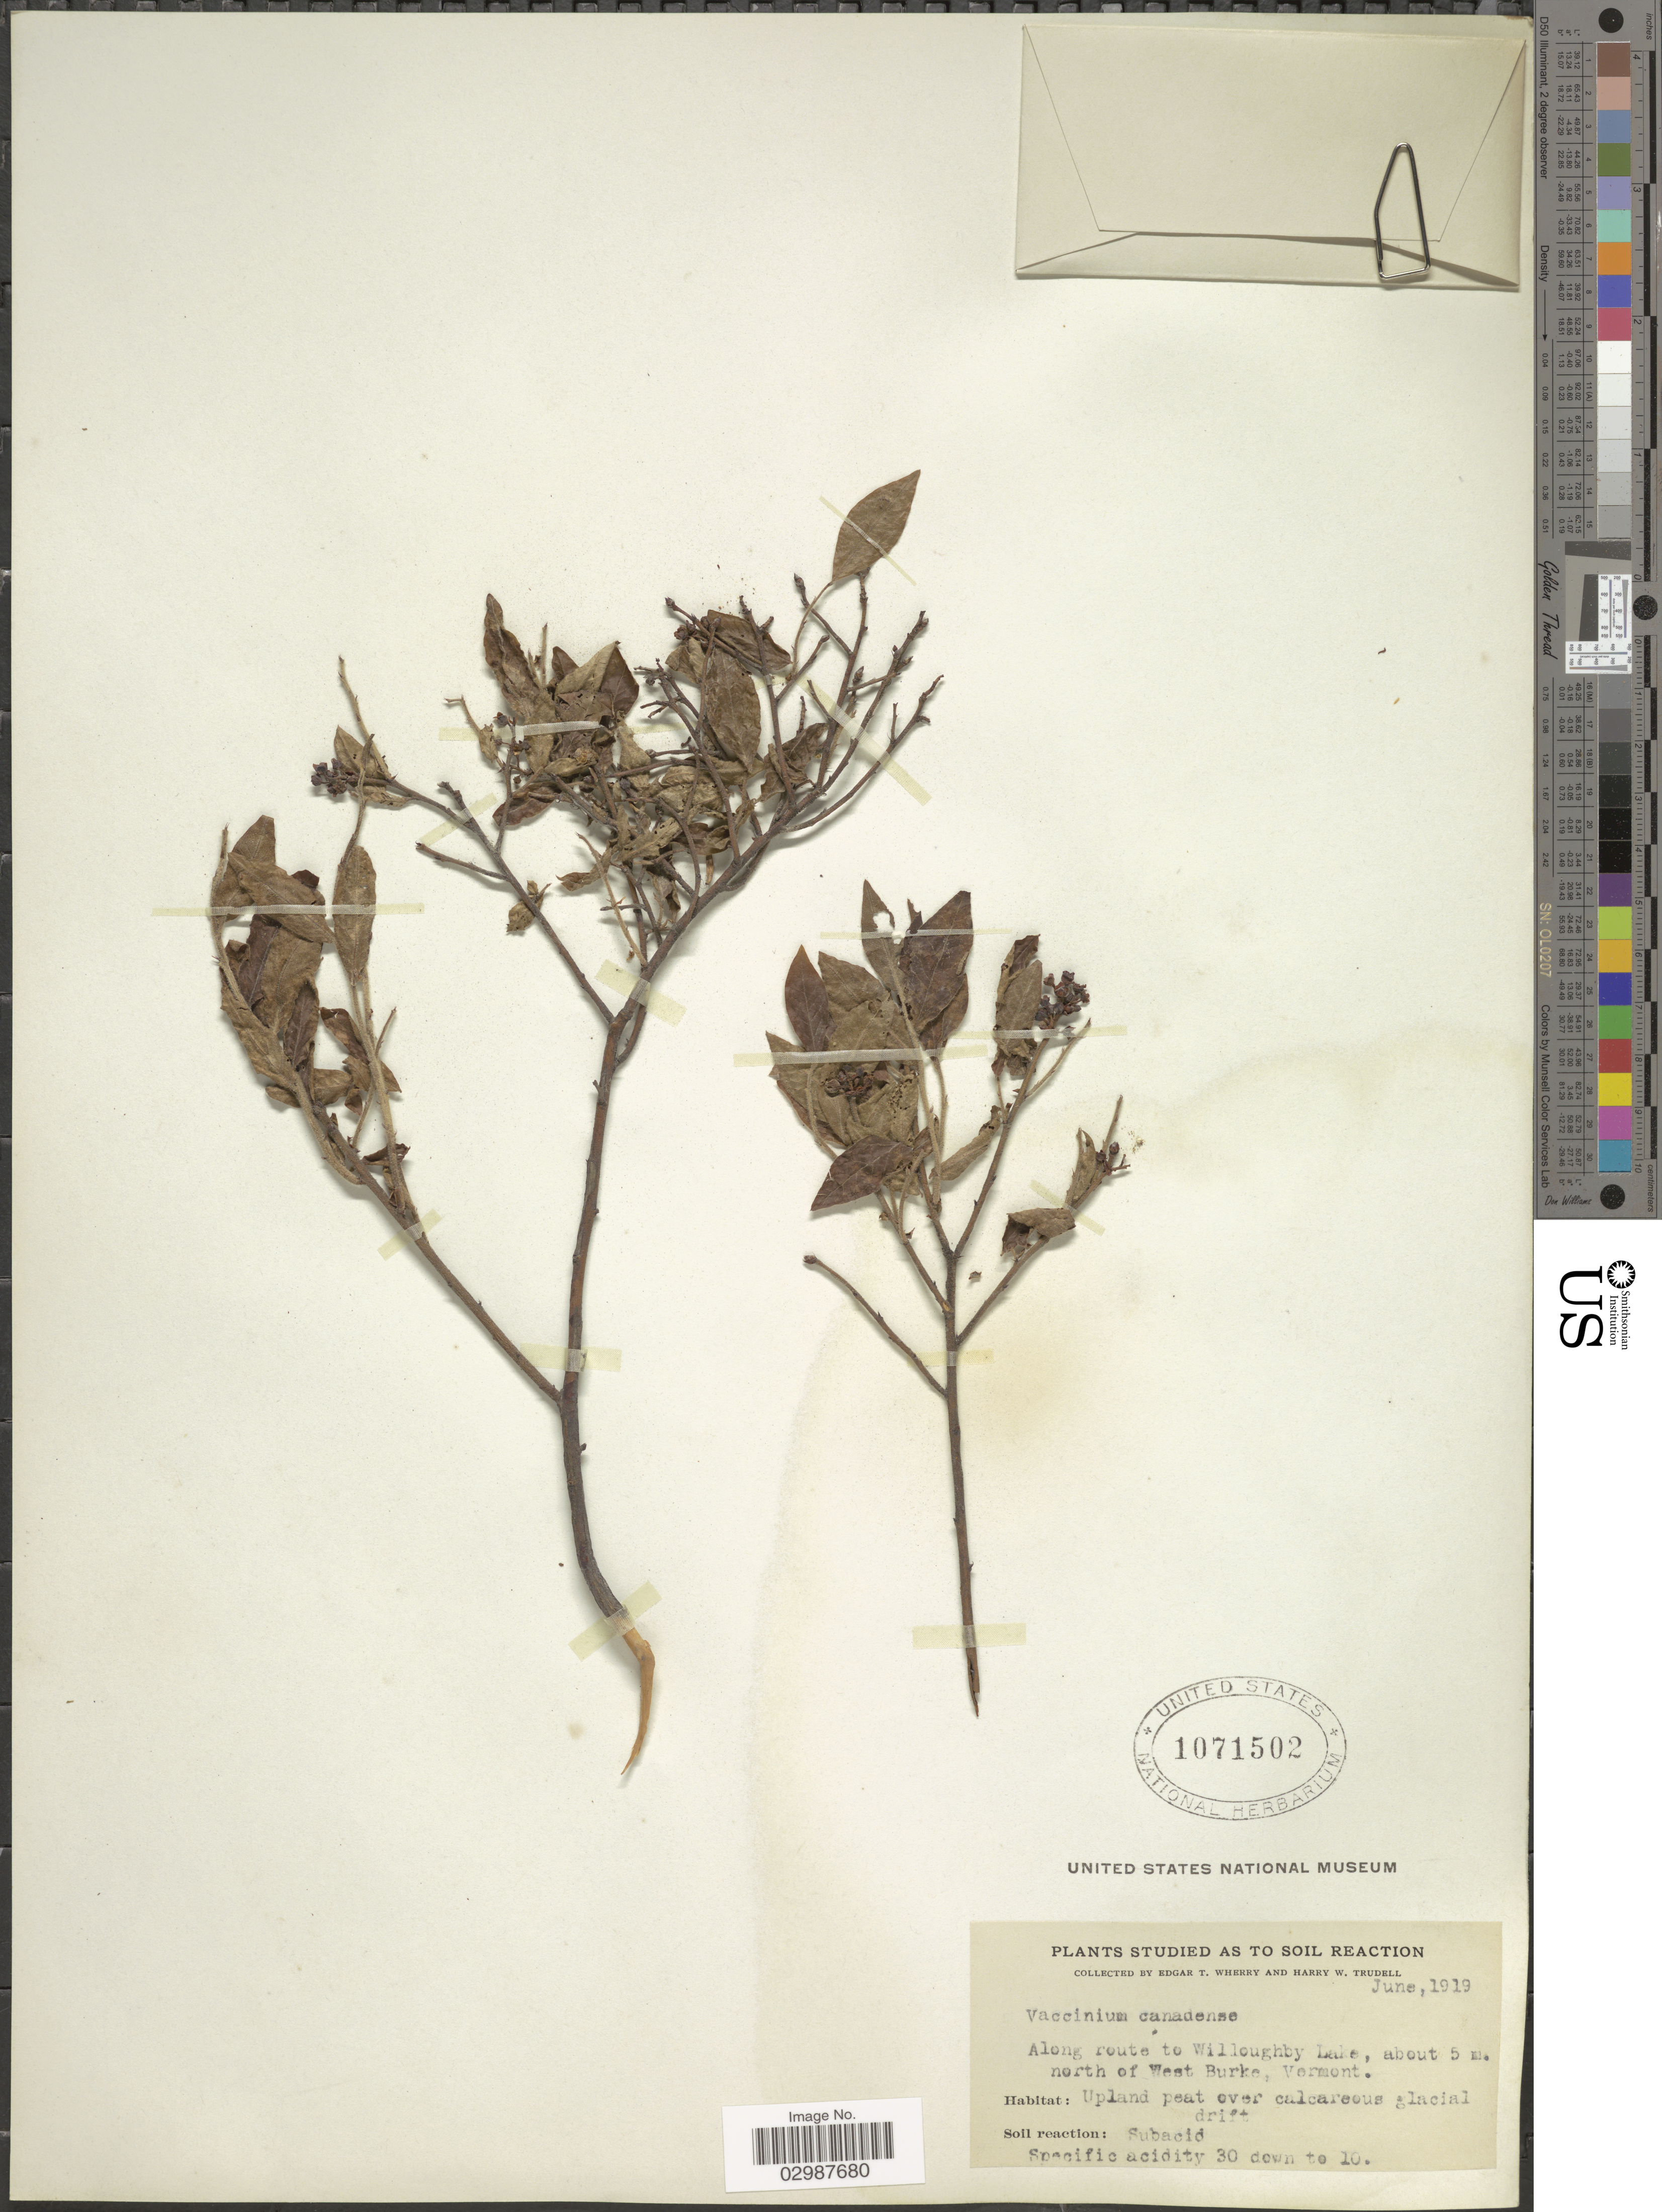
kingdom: Plantae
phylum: Tracheophyta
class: Magnoliopsida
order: Ericales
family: Ericaceae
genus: Vaccinium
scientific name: Vaccinium canadense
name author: Kalm ex Richardson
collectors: E. T. Wherry & H. Trudell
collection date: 1919-06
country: United States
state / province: Vermont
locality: Along route to Willoughby Lake, about 5 m. north of West Burke.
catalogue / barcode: US 1071502